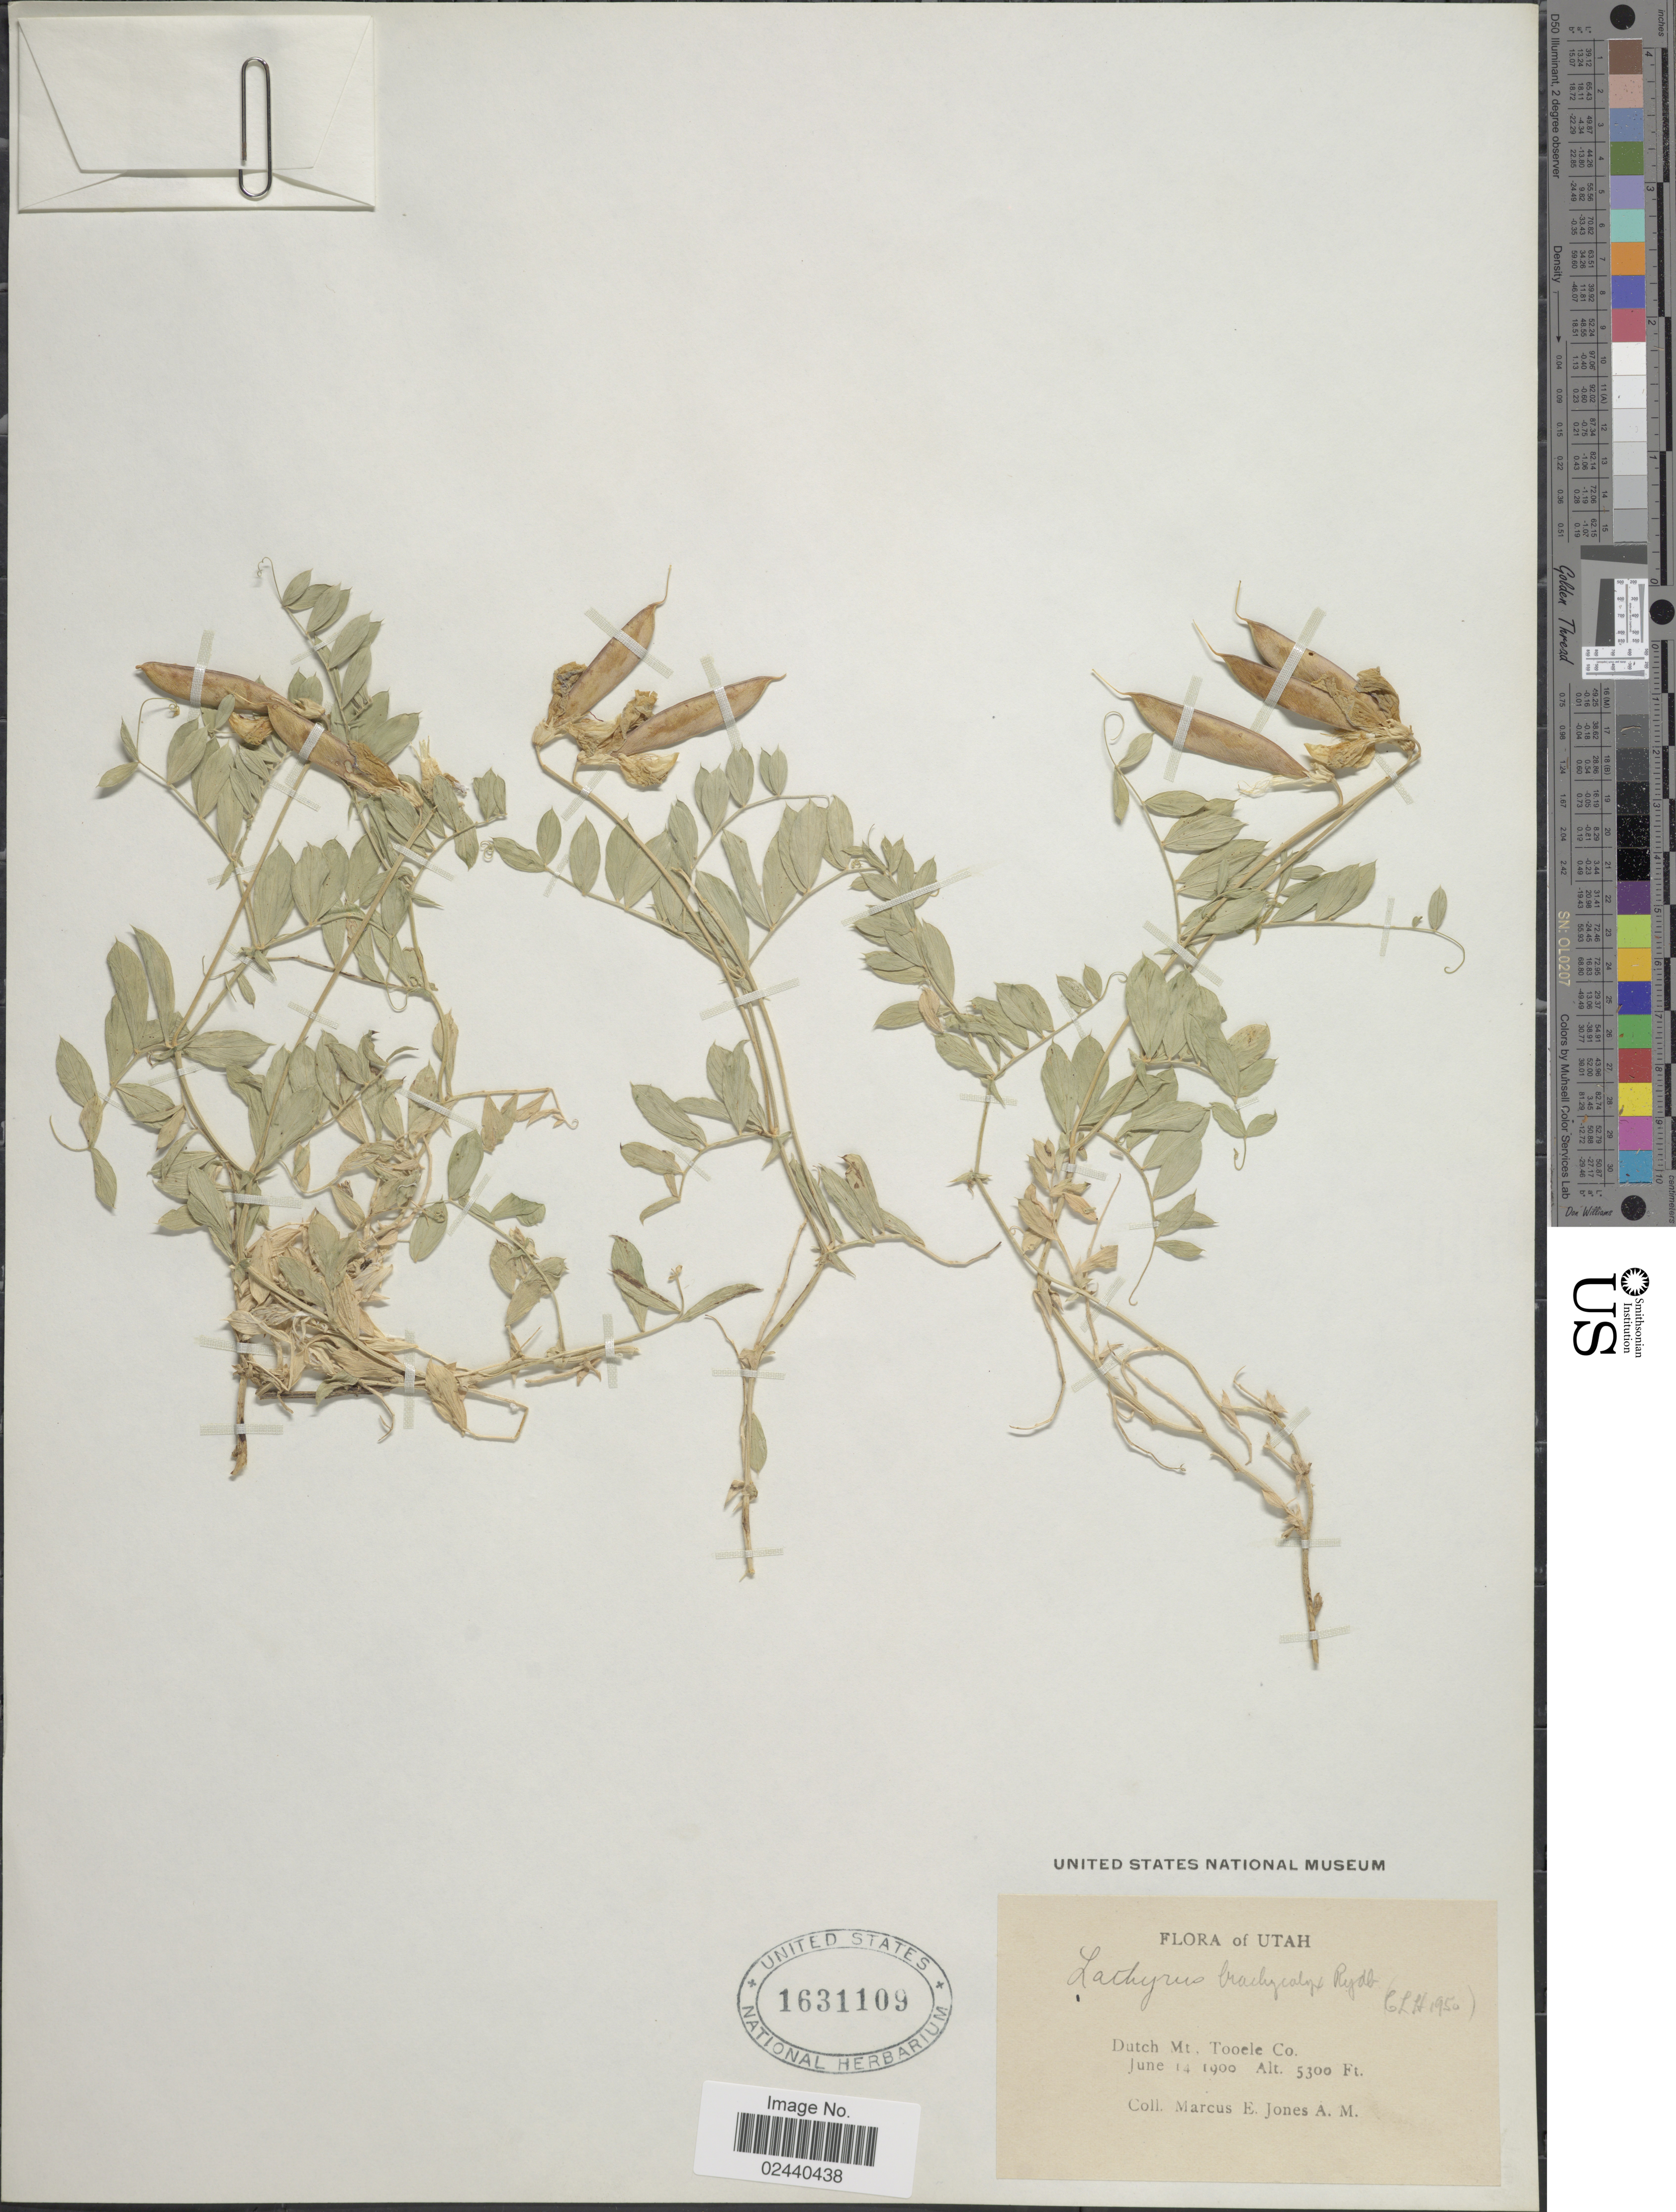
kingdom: Plantae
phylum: Tracheophyta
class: Magnoliopsida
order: Fabales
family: Fabaceae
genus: Lathyrus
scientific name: Lathyrus brachycalyx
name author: Rydb.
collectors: M. E. Jones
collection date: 1900-06-14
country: United States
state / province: Utah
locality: Dutch Mt., Tooele Co.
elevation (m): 1615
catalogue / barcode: US 1631109